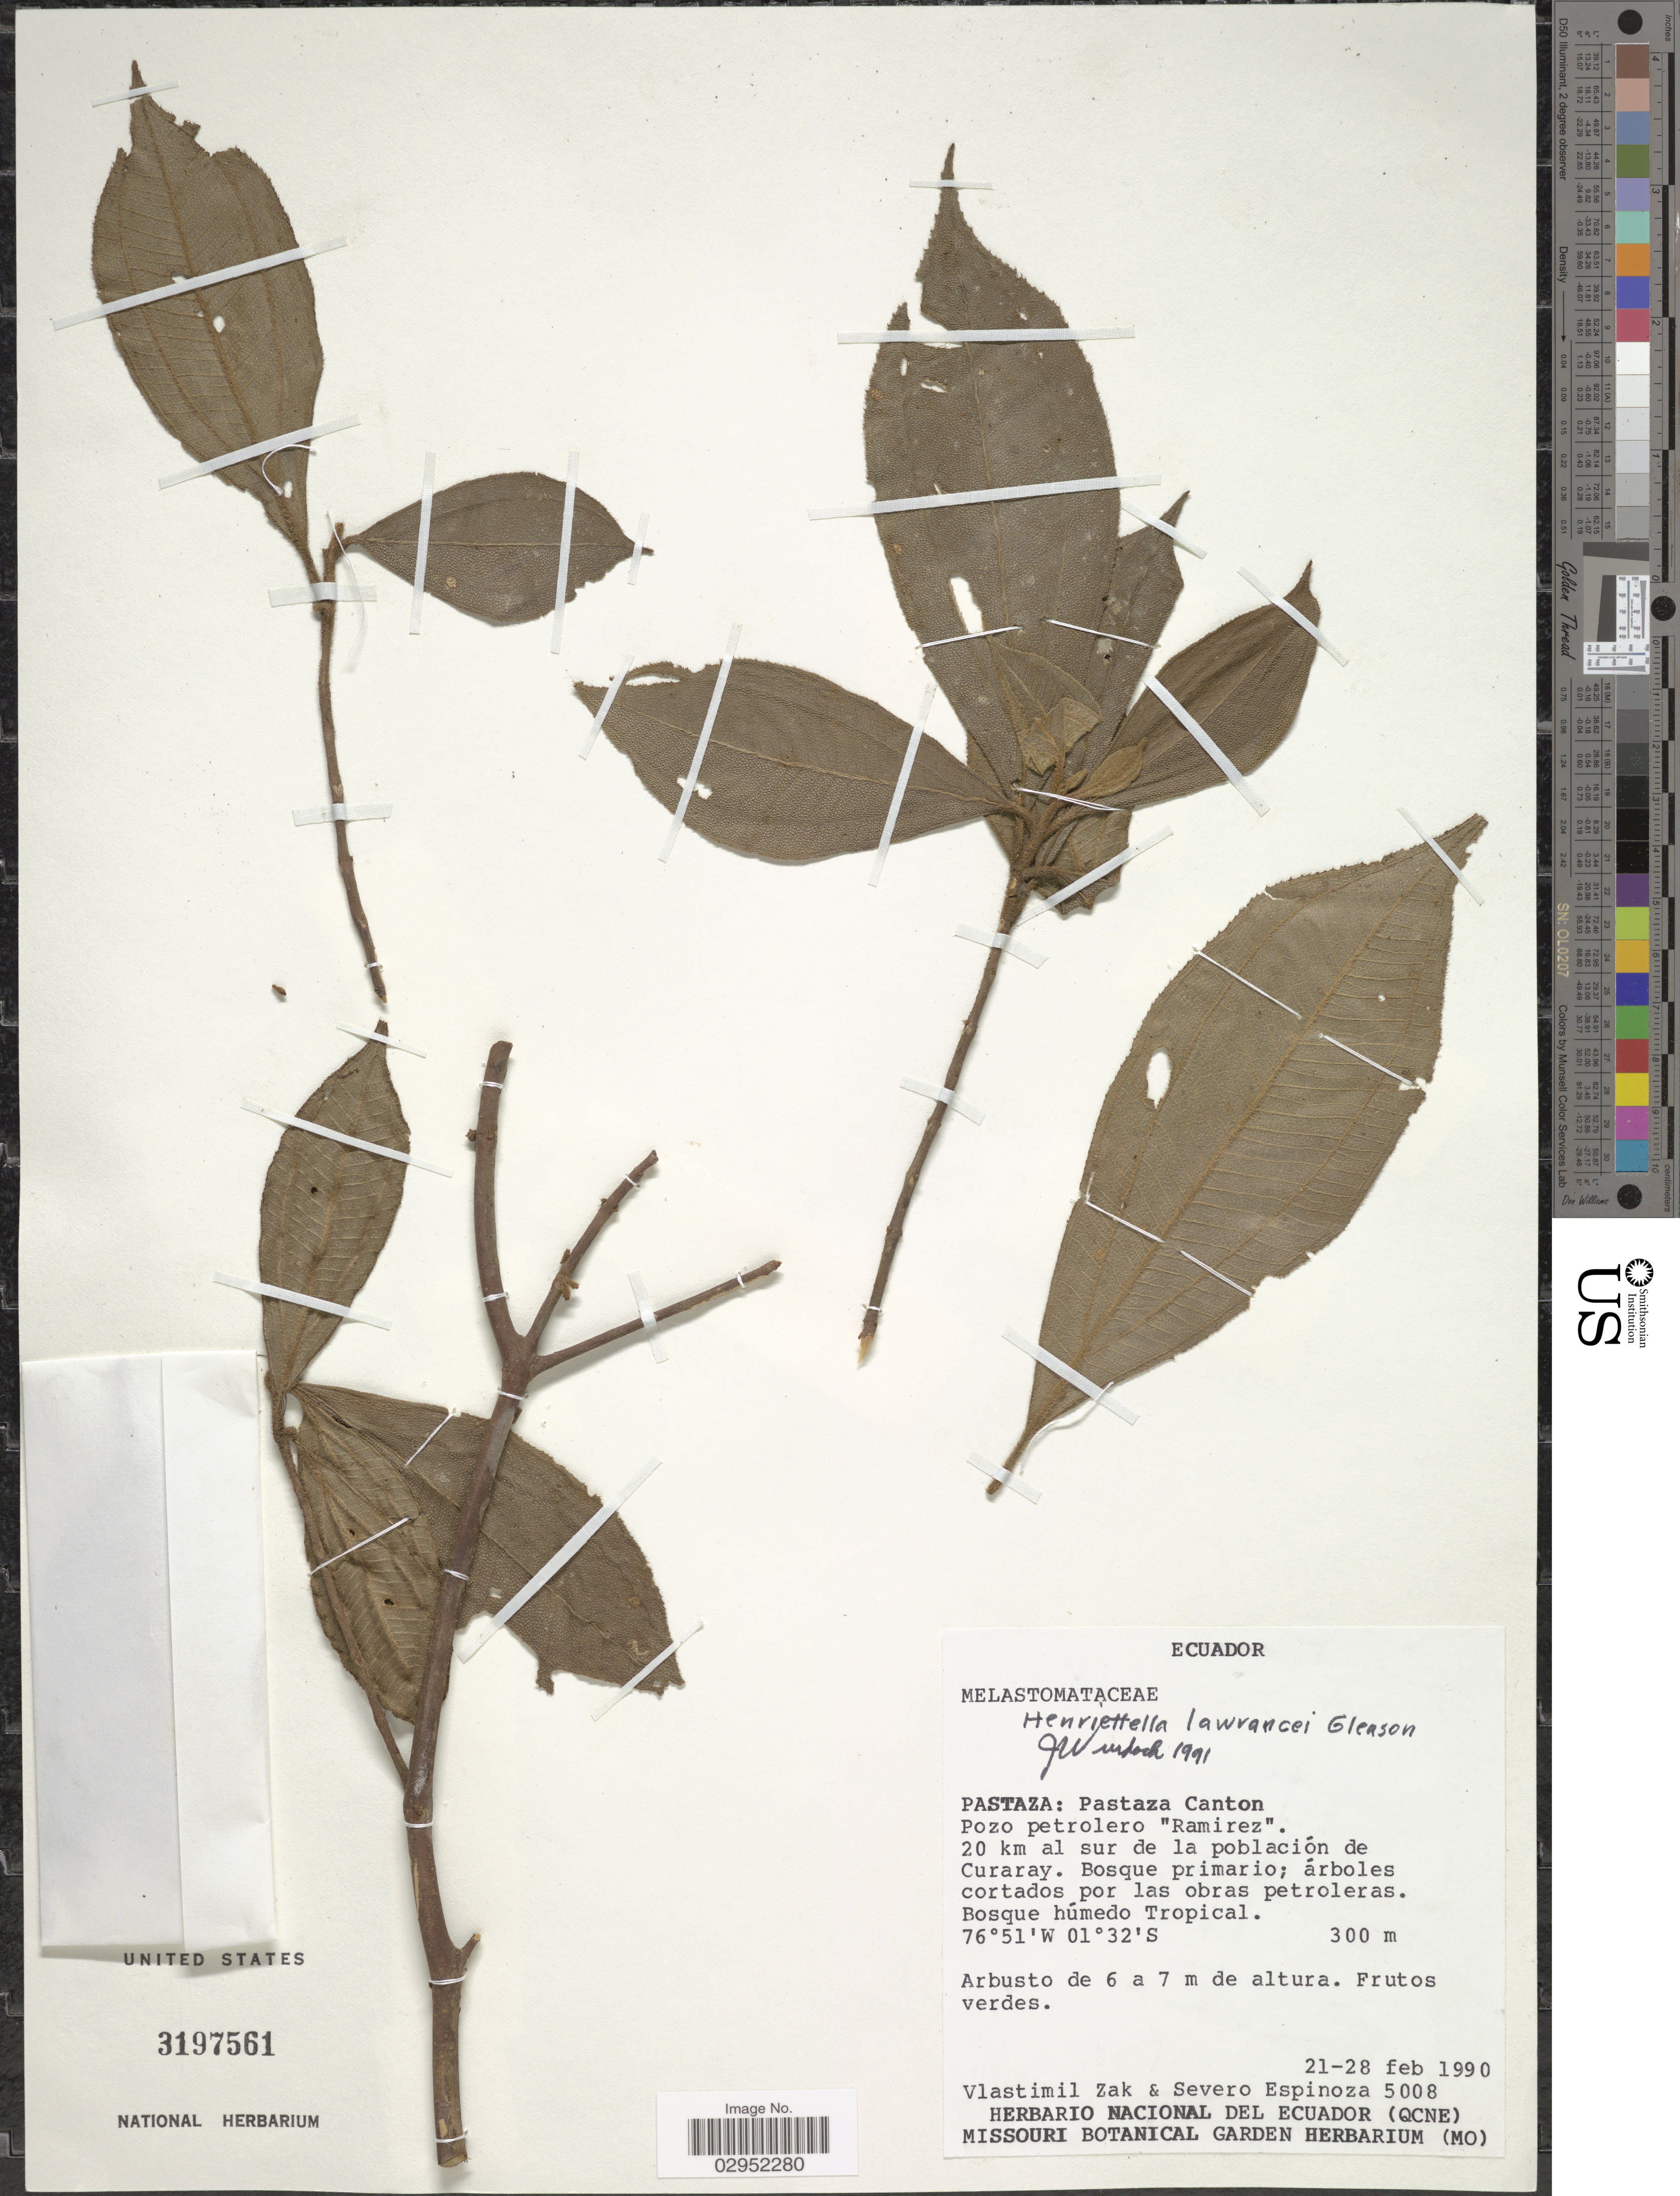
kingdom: Plantae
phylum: Tracheophyta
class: Magnoliopsida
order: Myrtales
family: Melastomataceae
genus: Henriettea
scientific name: Henriettea lawrancei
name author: (Gleason) Penneys et al.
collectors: V. Zak & S. Espinoza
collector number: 5008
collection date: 1990-02-21/1990-02-28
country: Ecuador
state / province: Pastaza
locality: Pastaza Canton. Pozo potrolero "Ramirez". 20 km al sure de la población de Curaray.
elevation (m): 300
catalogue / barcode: US 3197561